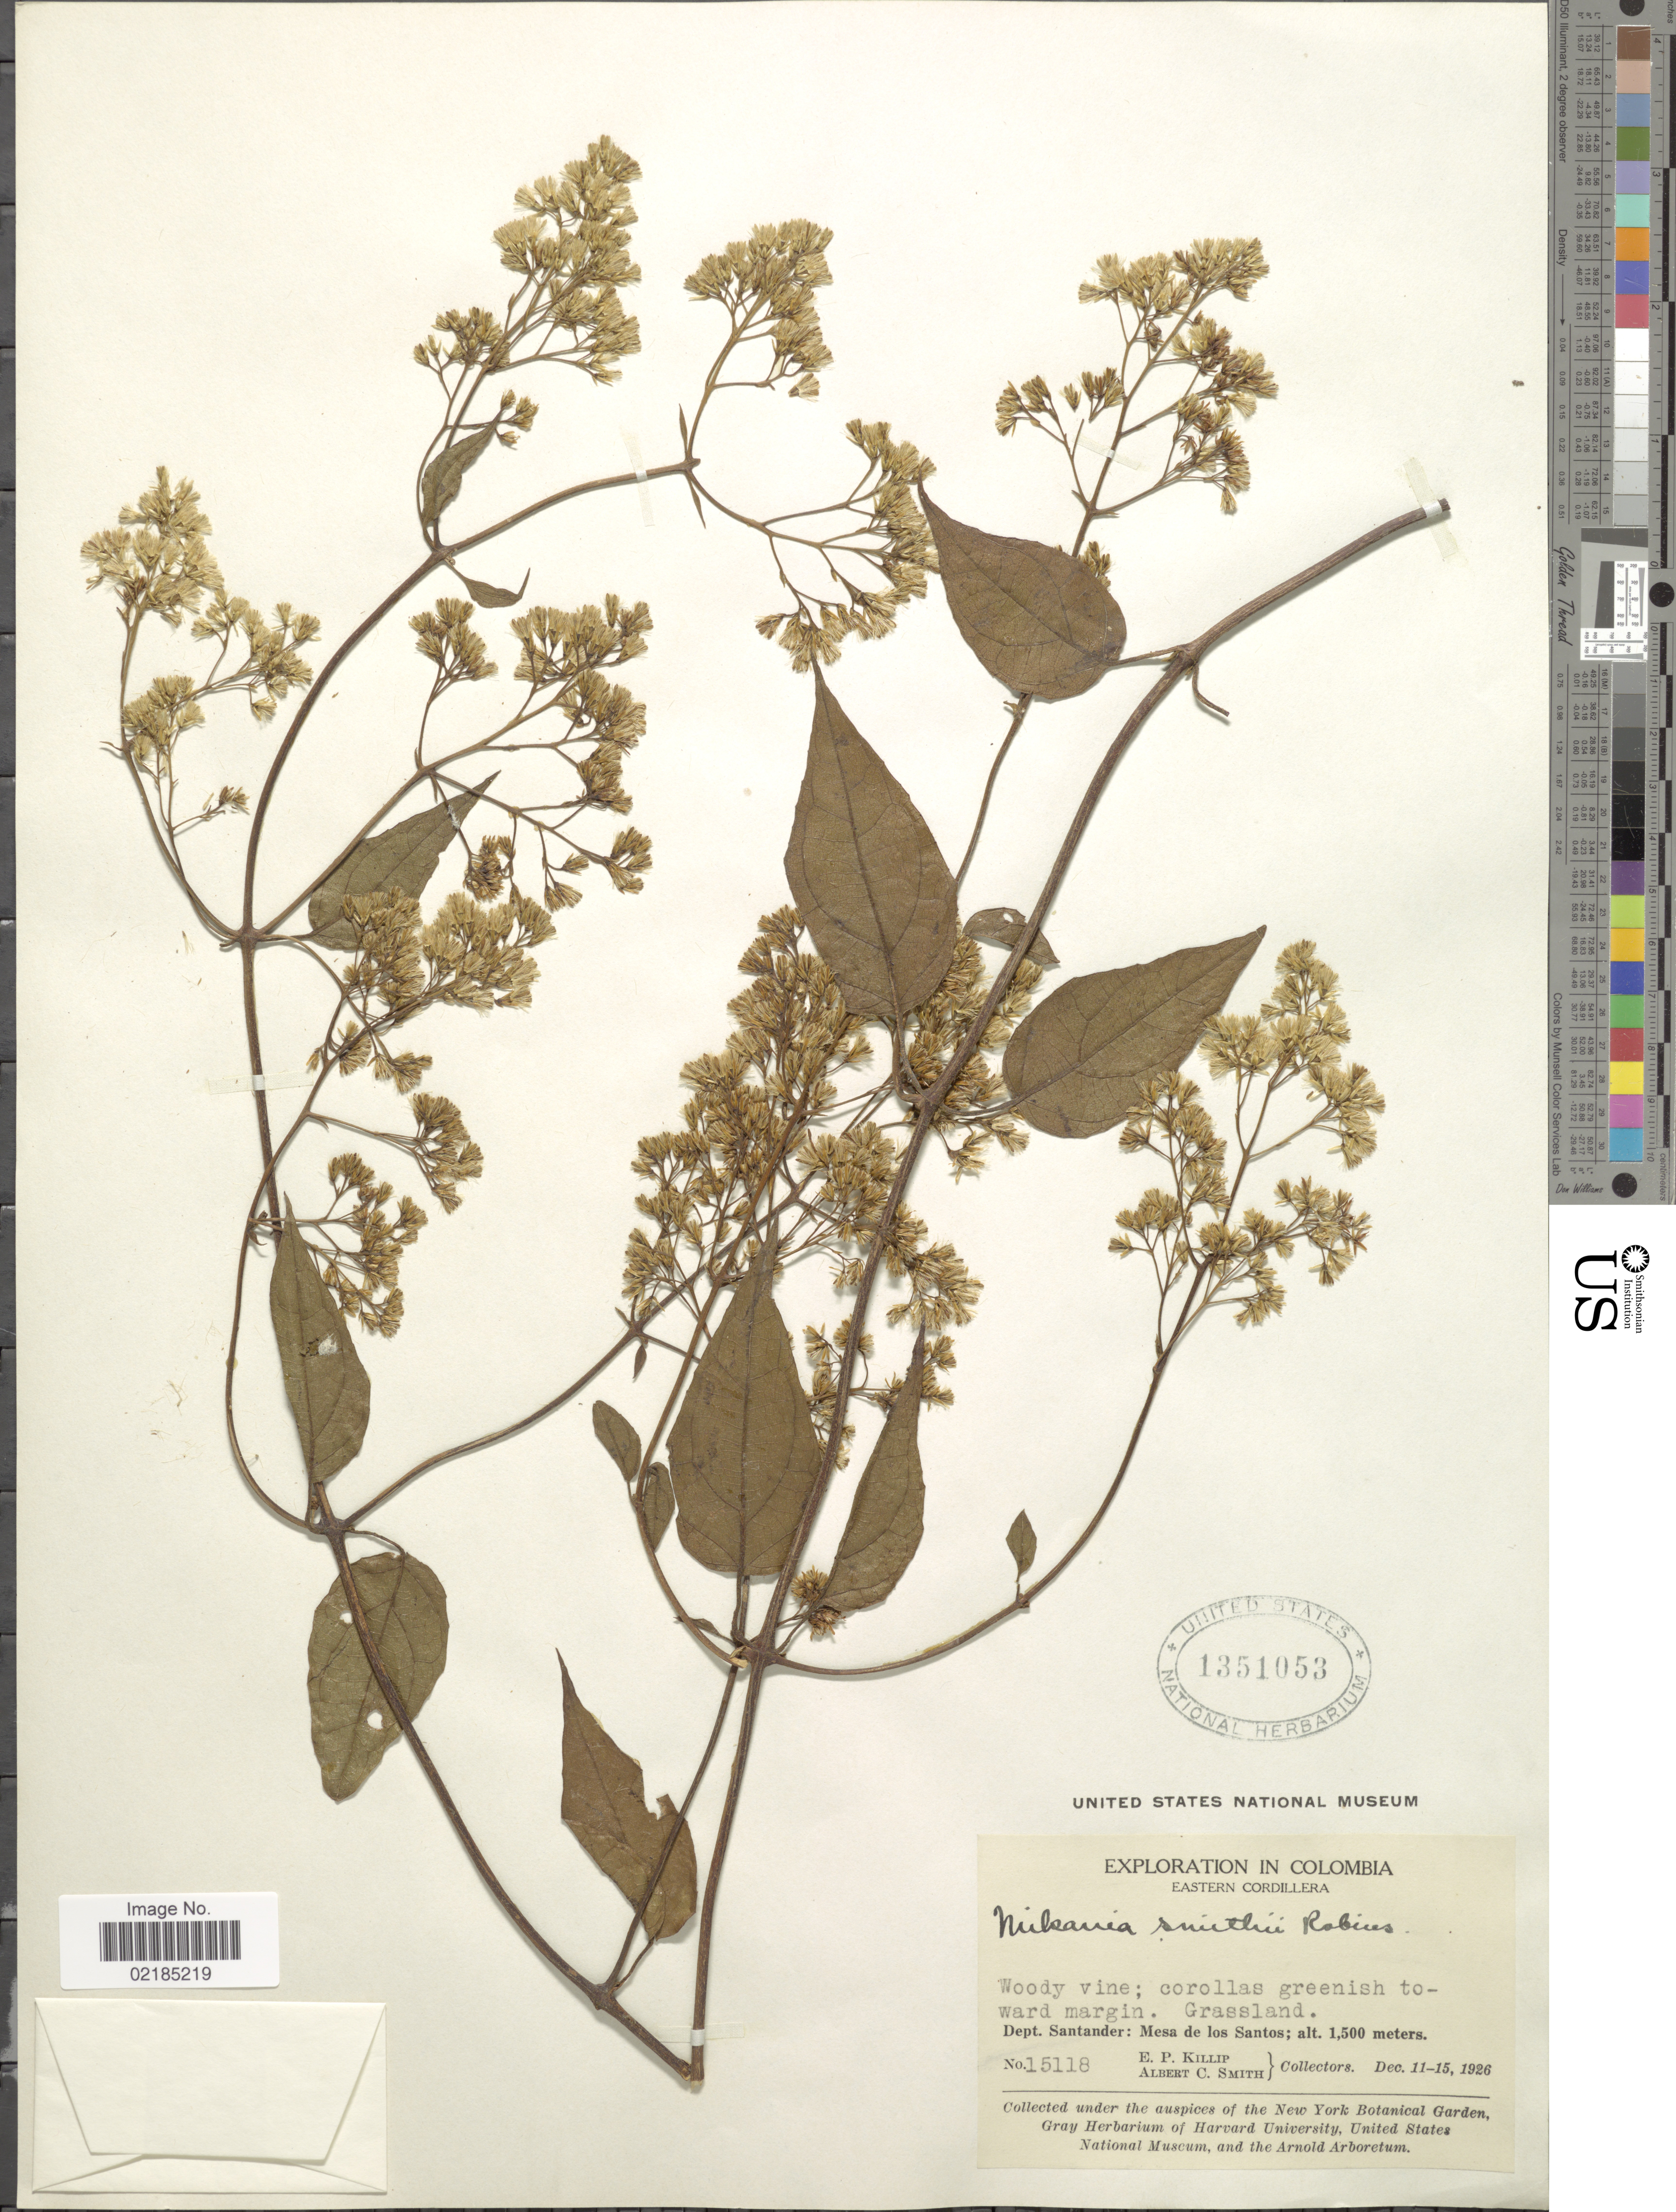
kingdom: Plantae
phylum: Tracheophyta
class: Magnoliopsida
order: Asterales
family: Asteraceae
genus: Mikania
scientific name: Mikania smithii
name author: B.L. Rob.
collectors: E. P. Killip & A. C. Smith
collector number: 15118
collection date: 1926-12-11/1926-12-15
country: Colombia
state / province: Santander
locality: Eastern Cordillera. Dept. Santander: Mesa de los Santos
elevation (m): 1500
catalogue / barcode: US 1351053